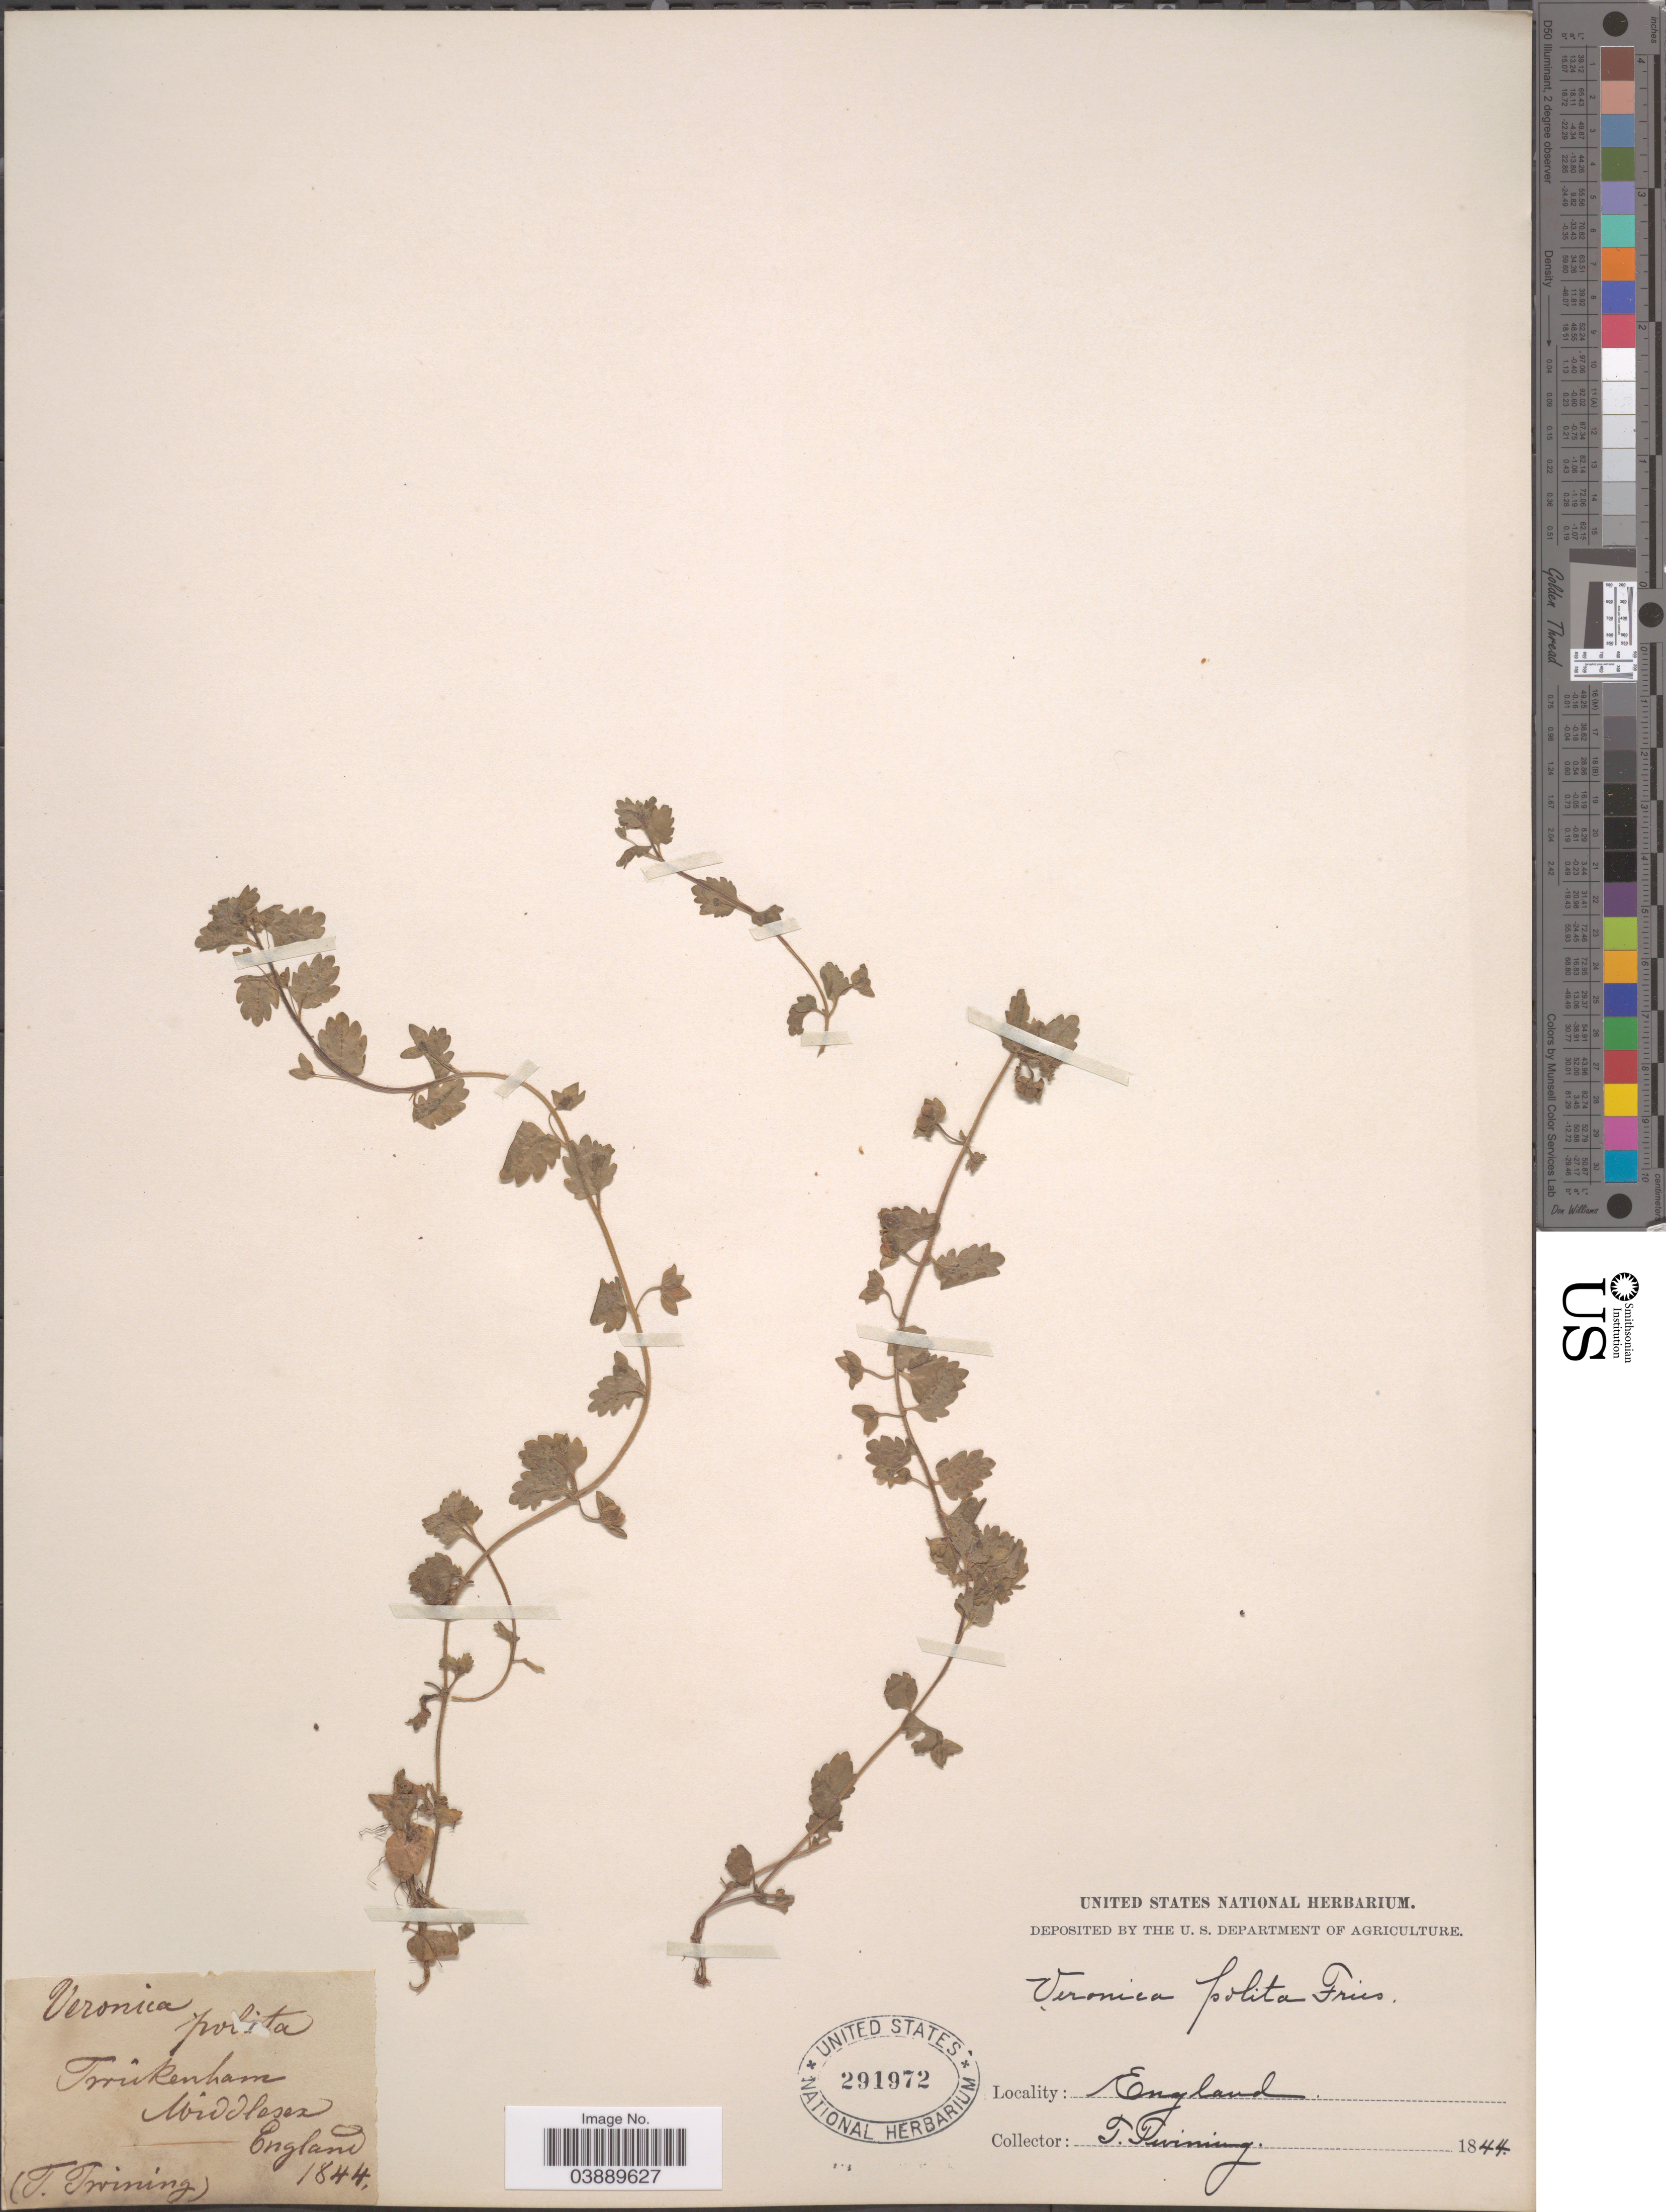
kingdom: Plantae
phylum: Tracheophyta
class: Magnoliopsida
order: Lamiales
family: Plantaginaceae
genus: Veronica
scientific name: Veronica polita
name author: Fr.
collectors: T. Twining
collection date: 1844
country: United Kingdom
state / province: England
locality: Twickenham. Middlesex.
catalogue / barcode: US 291972